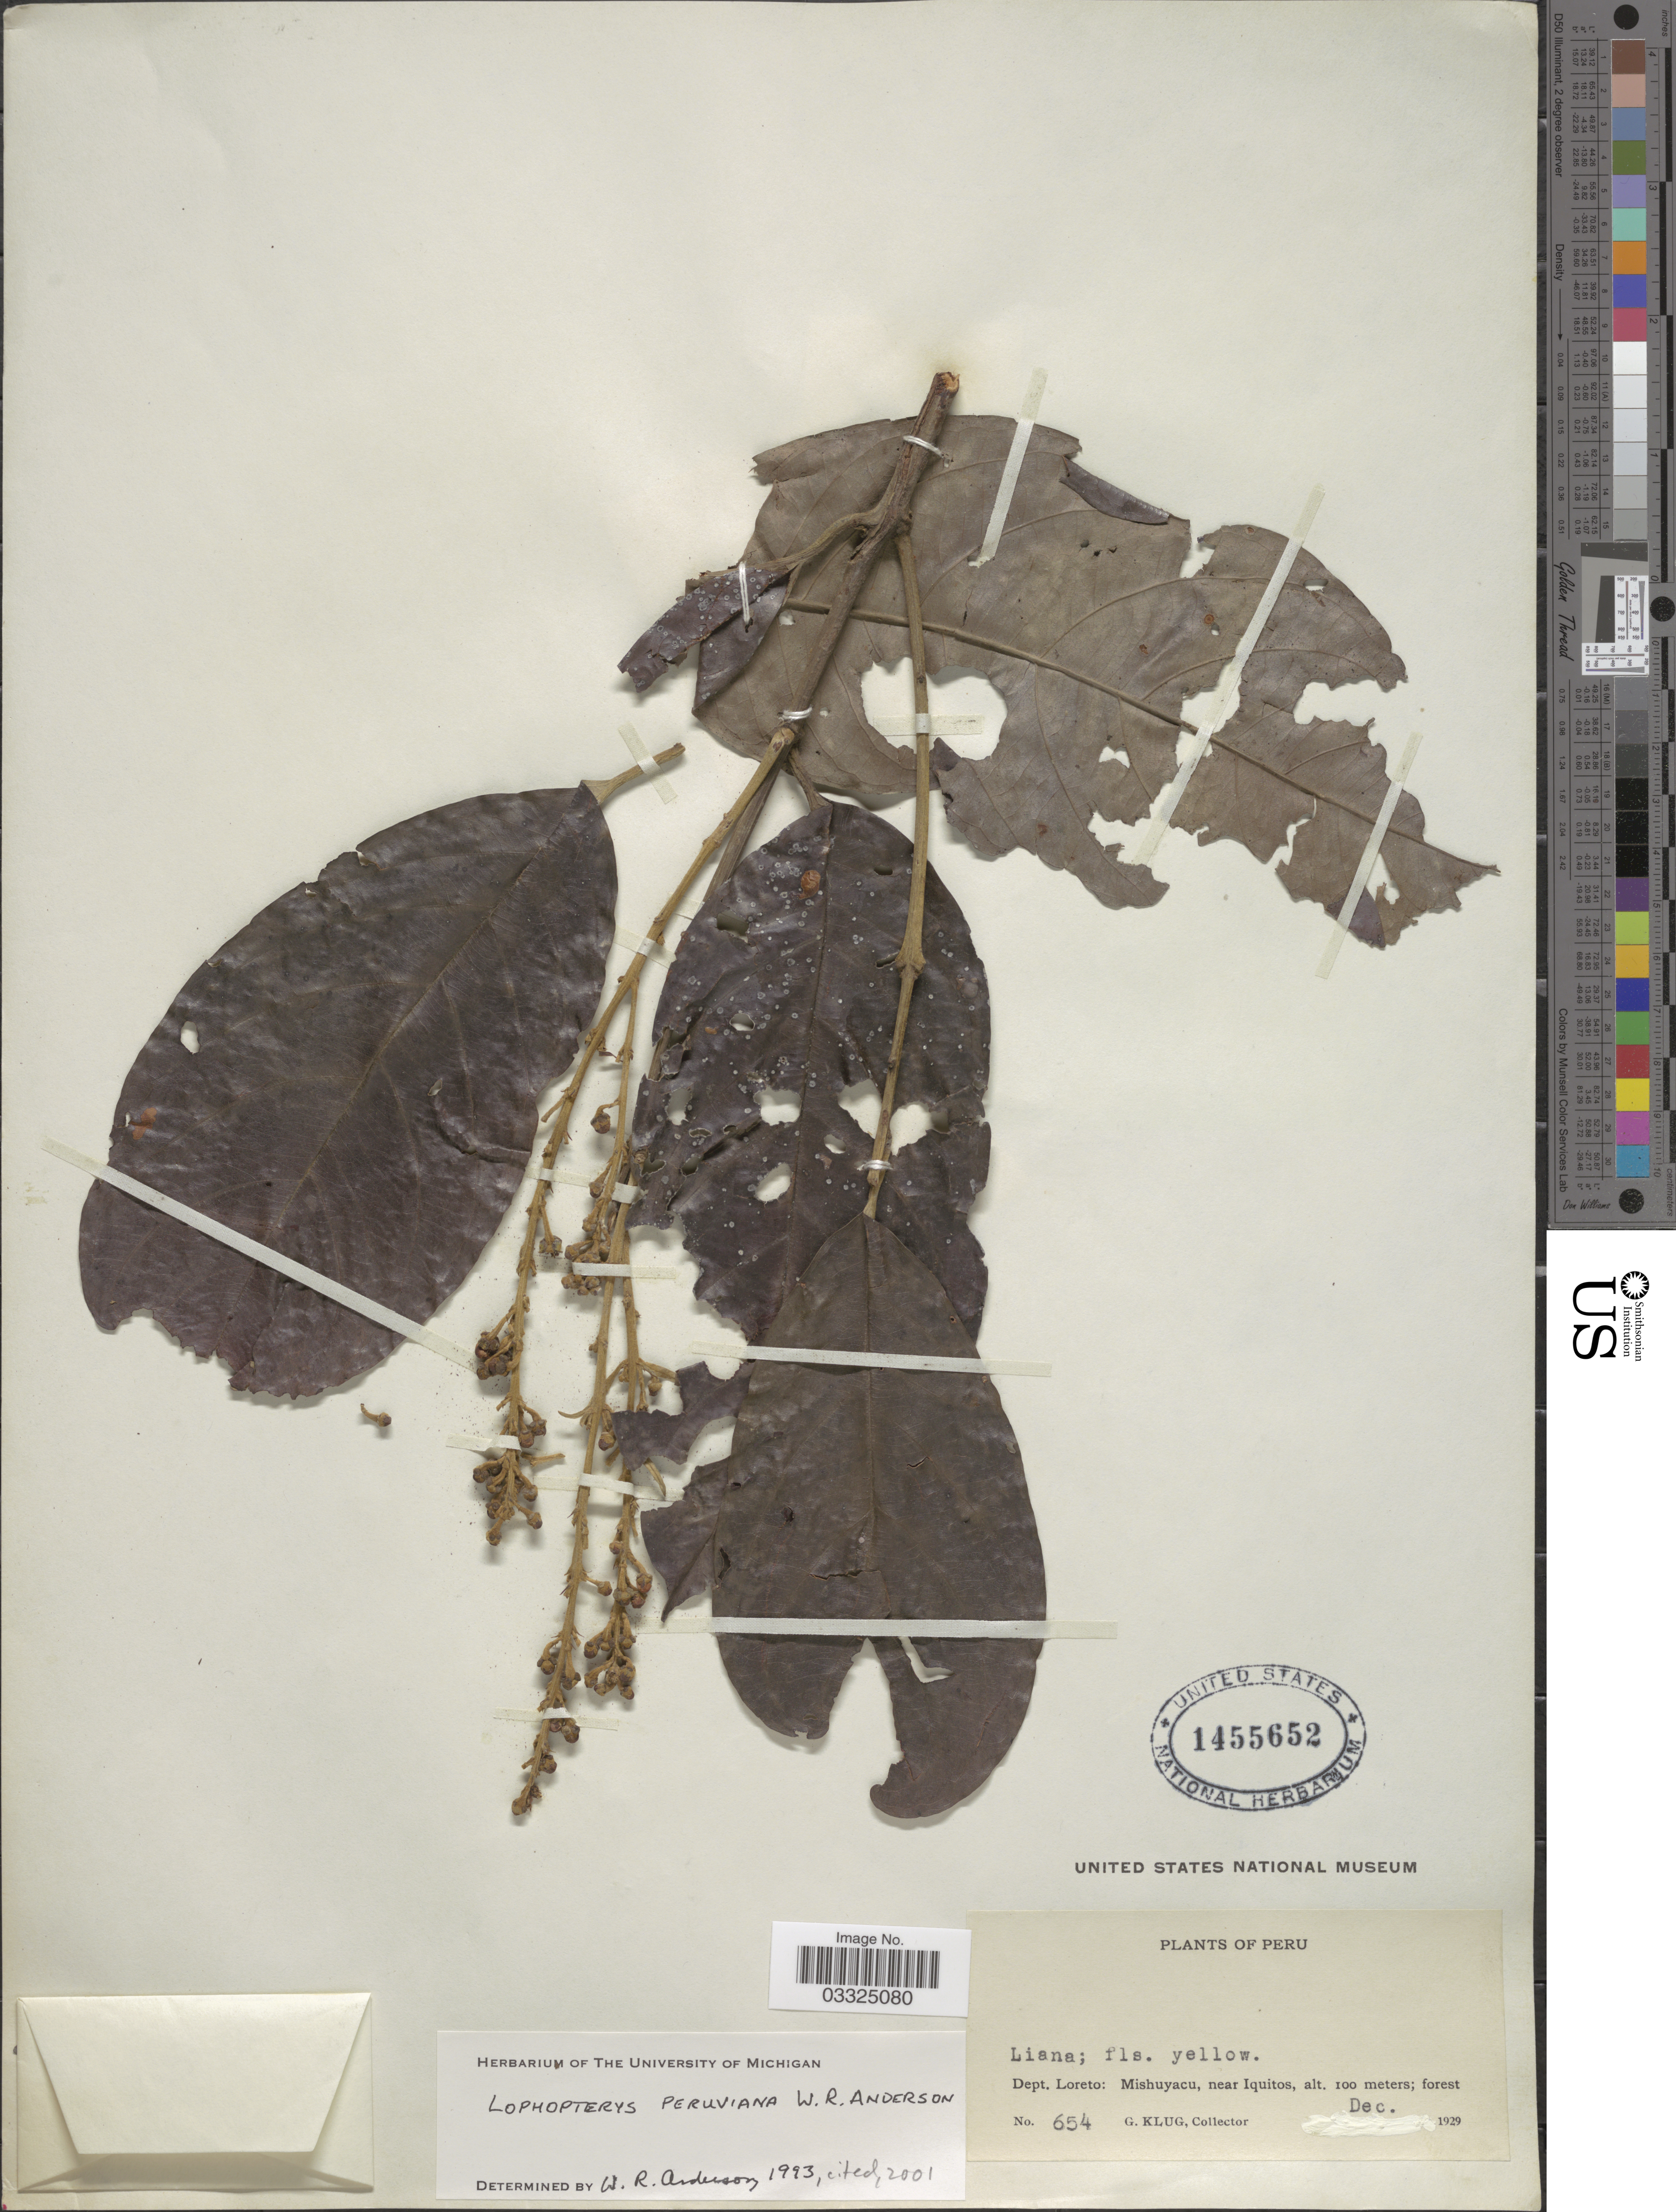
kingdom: Plantae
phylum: Tracheophyta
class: Magnoliopsida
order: Malpighiales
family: Malpighiaceae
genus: Lophopterys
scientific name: Lophopterys peruviana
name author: W.R. Anderson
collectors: G. Klug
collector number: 654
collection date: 1929-12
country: Peru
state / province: Loreto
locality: Dept. Loreto: Mishuyacu, near Iquitos.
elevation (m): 100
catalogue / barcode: US 1455652